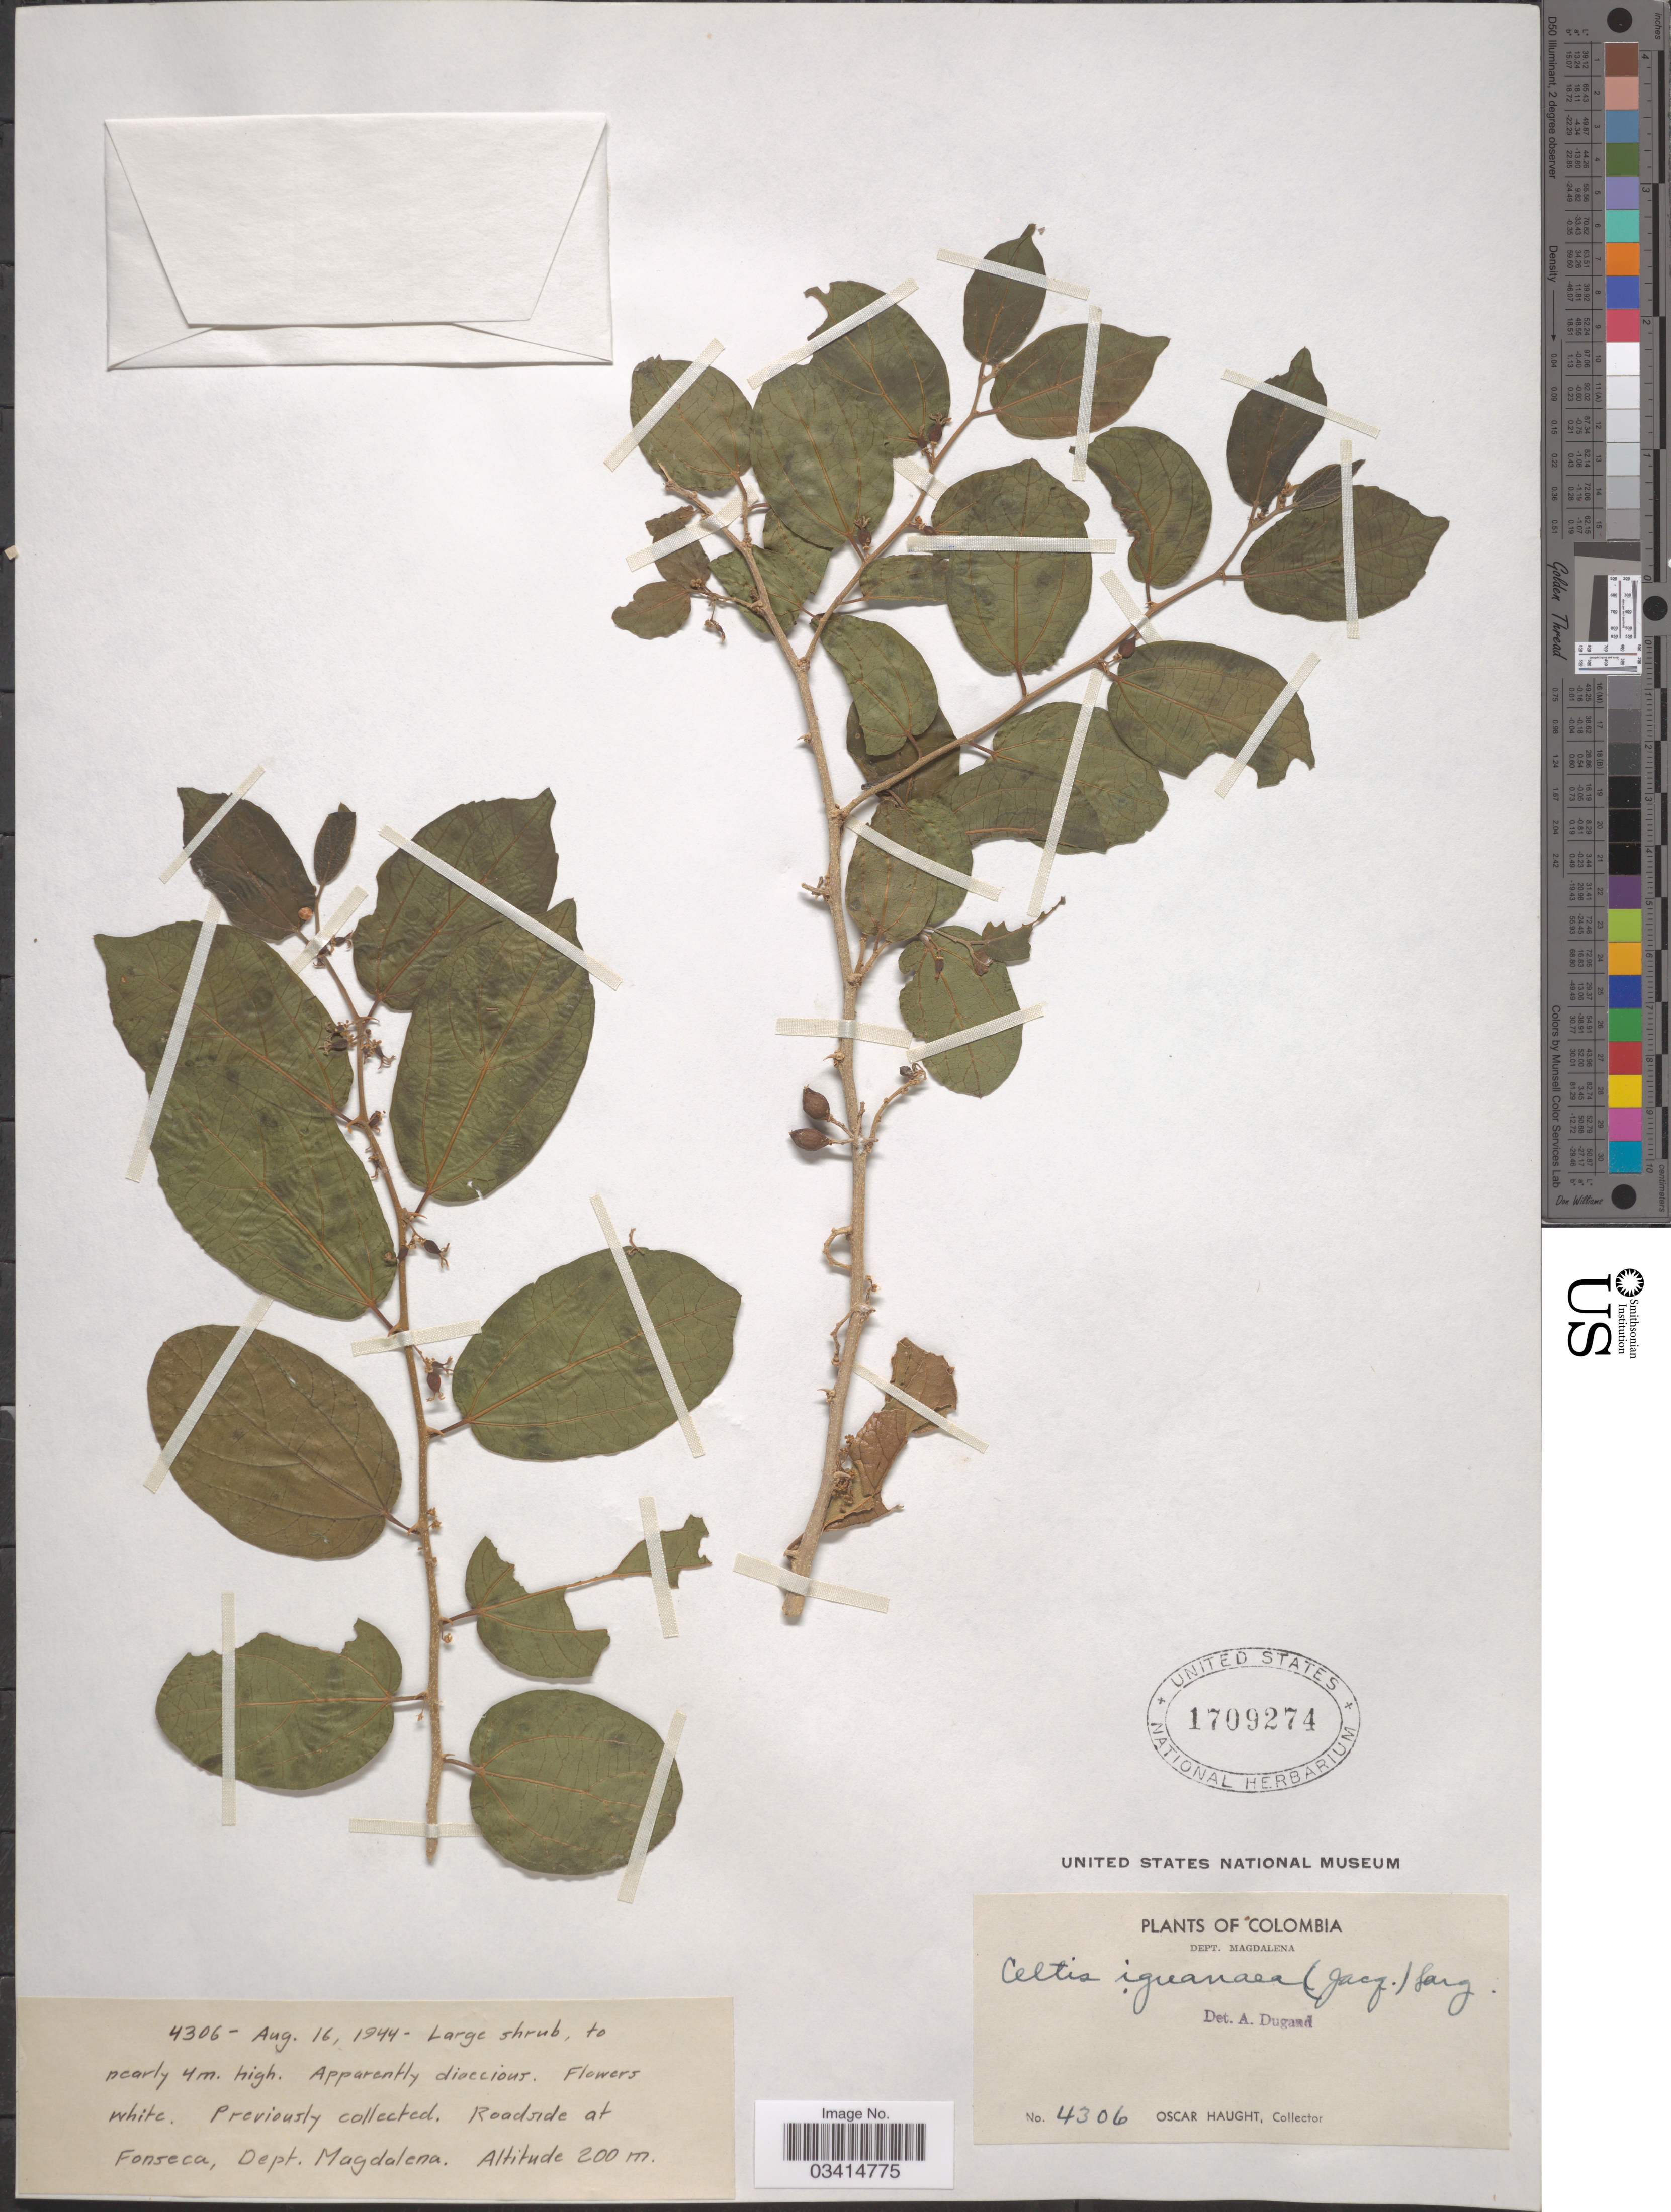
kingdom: Plantae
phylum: Tracheophyta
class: Magnoliopsida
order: Rosales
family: Cannabaceae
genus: Celtis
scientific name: Celtis iguanaea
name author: (Jacq.) Sarg.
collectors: O. Haught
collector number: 4306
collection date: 1944-08-16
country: Colombia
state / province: Magdalena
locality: Roadside at Fonseca, Dept. Magdalena.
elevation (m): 200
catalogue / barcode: US 1709274